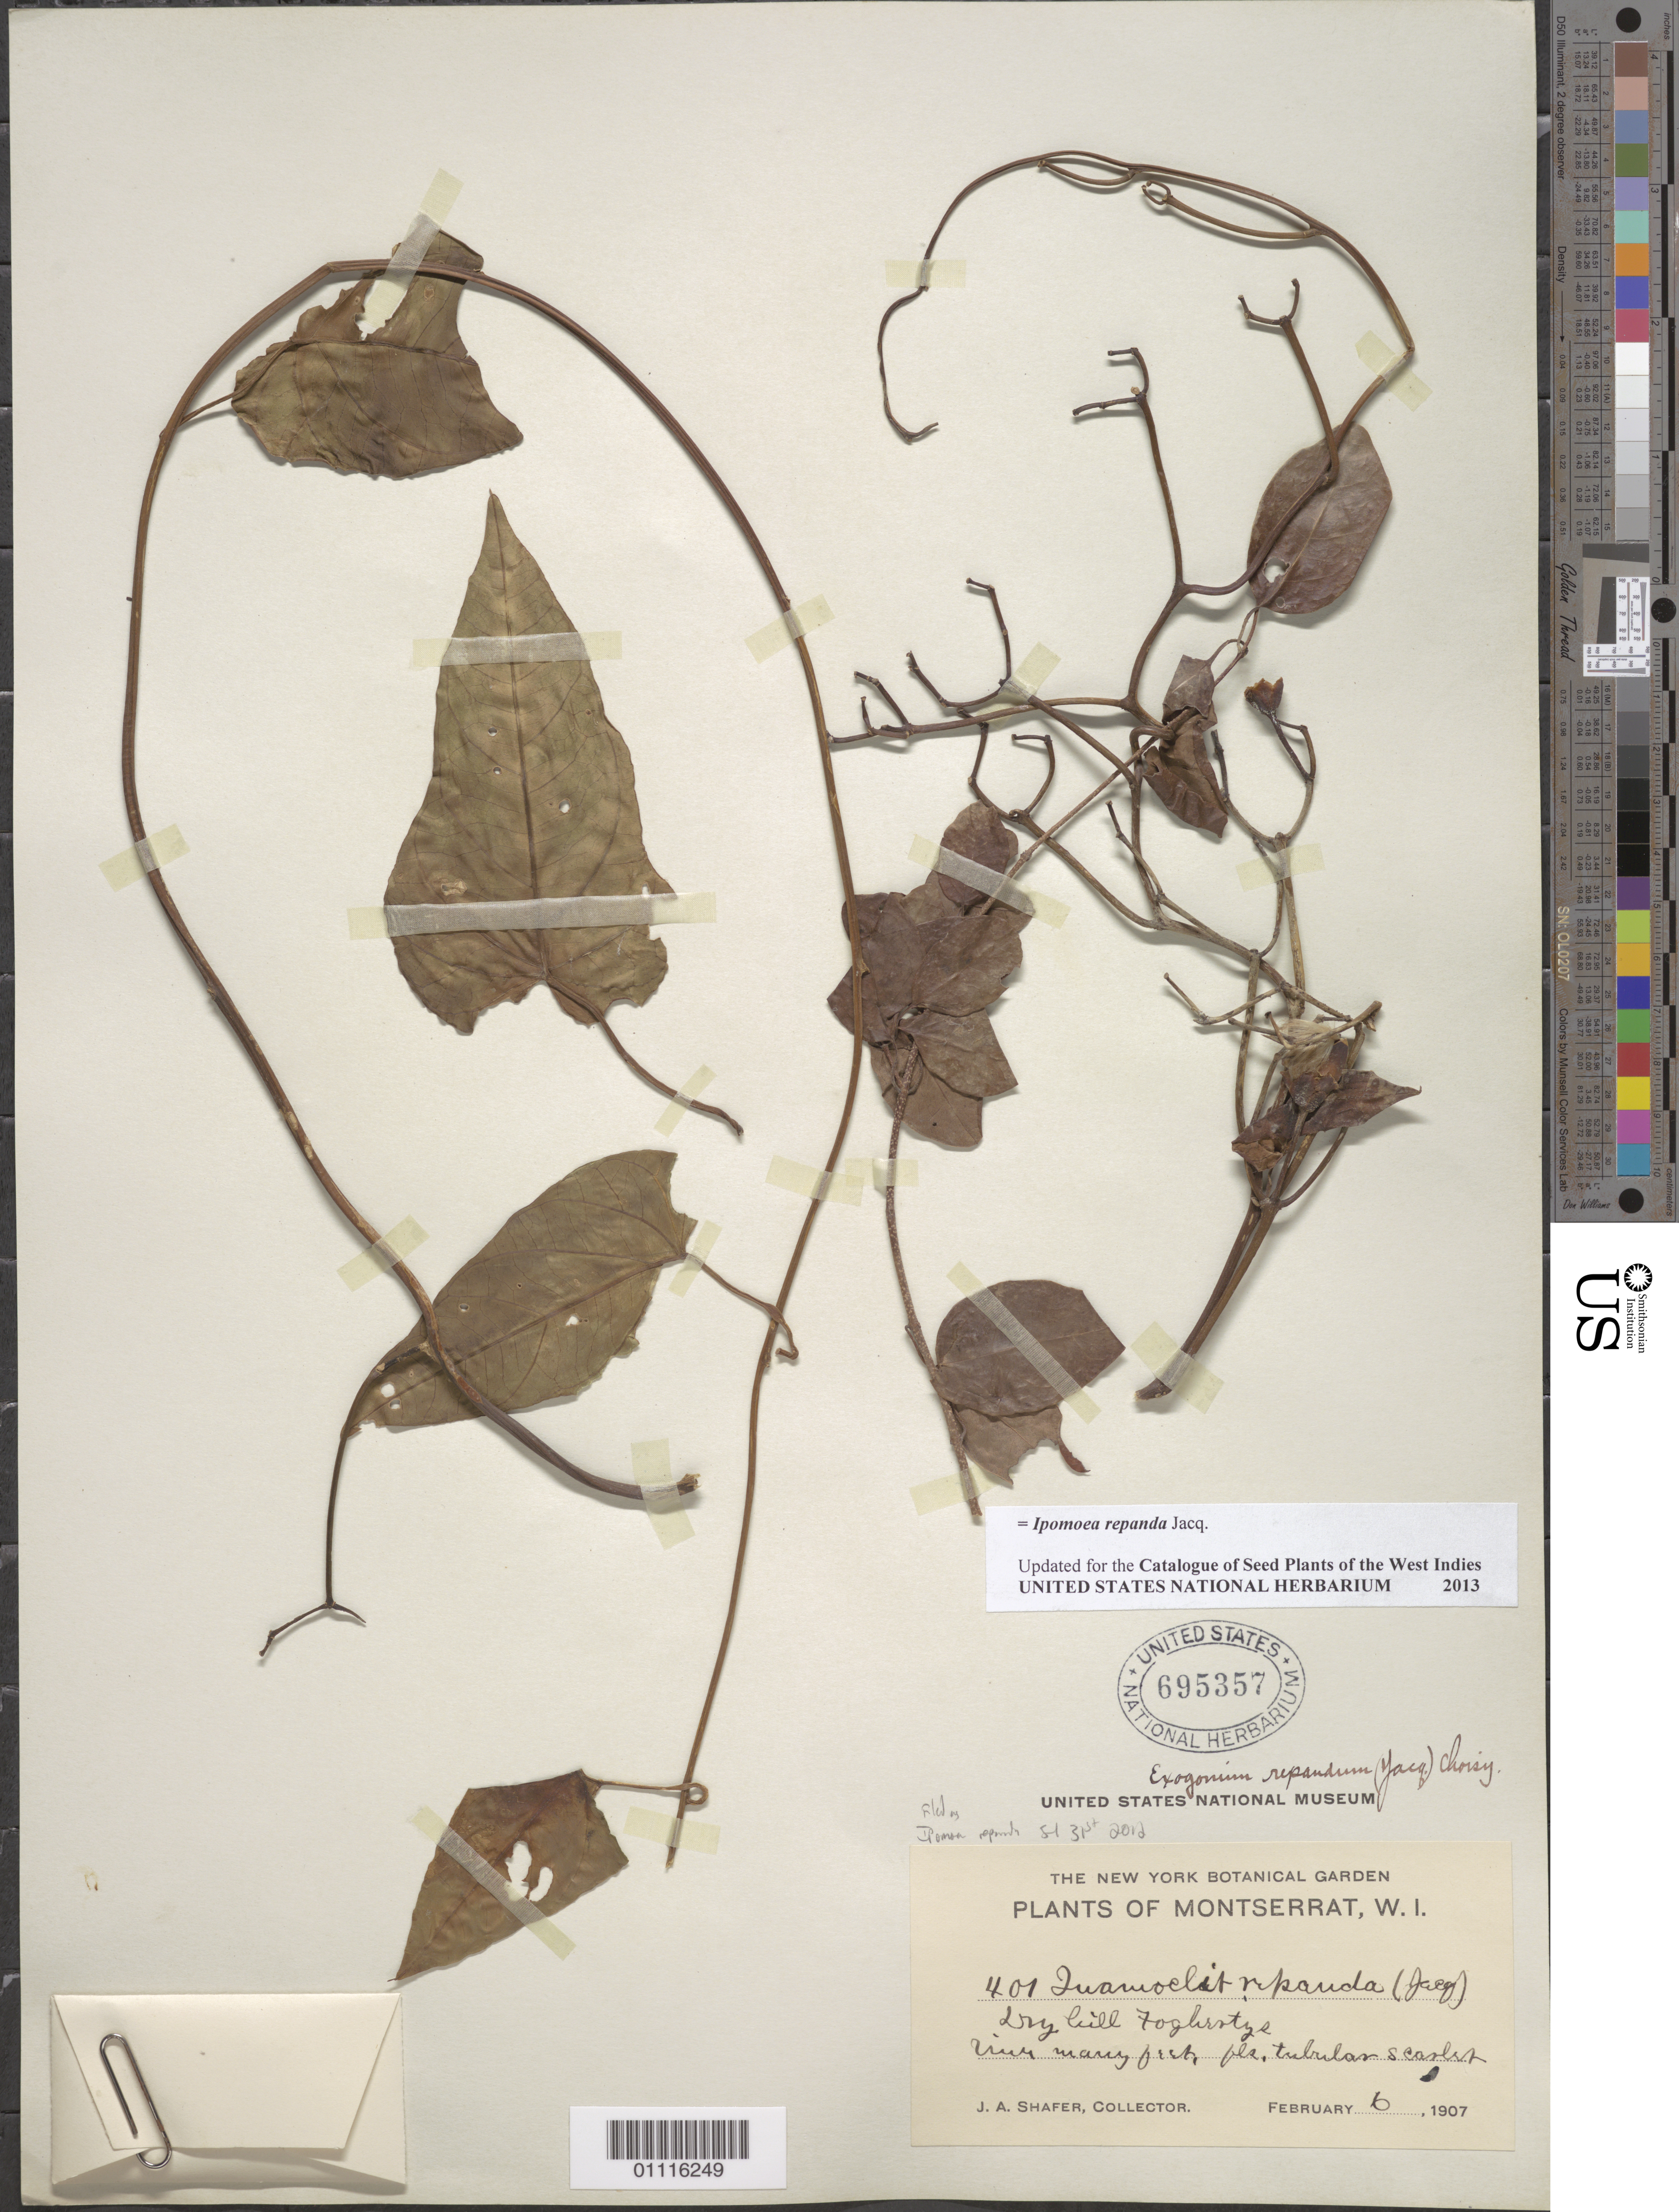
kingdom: Plantae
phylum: Tracheophyta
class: Magnoliopsida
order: Solanales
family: Convolvulaceae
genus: Ipomoea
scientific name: Ipomoea repanda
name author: Jacq.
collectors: J. A. Shafer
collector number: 401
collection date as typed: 06 Feb 1907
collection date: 1907-02-06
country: Montserrat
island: Montserrat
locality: Ivy hill Foghertys. [Handwriting difficult to read]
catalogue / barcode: US 695357